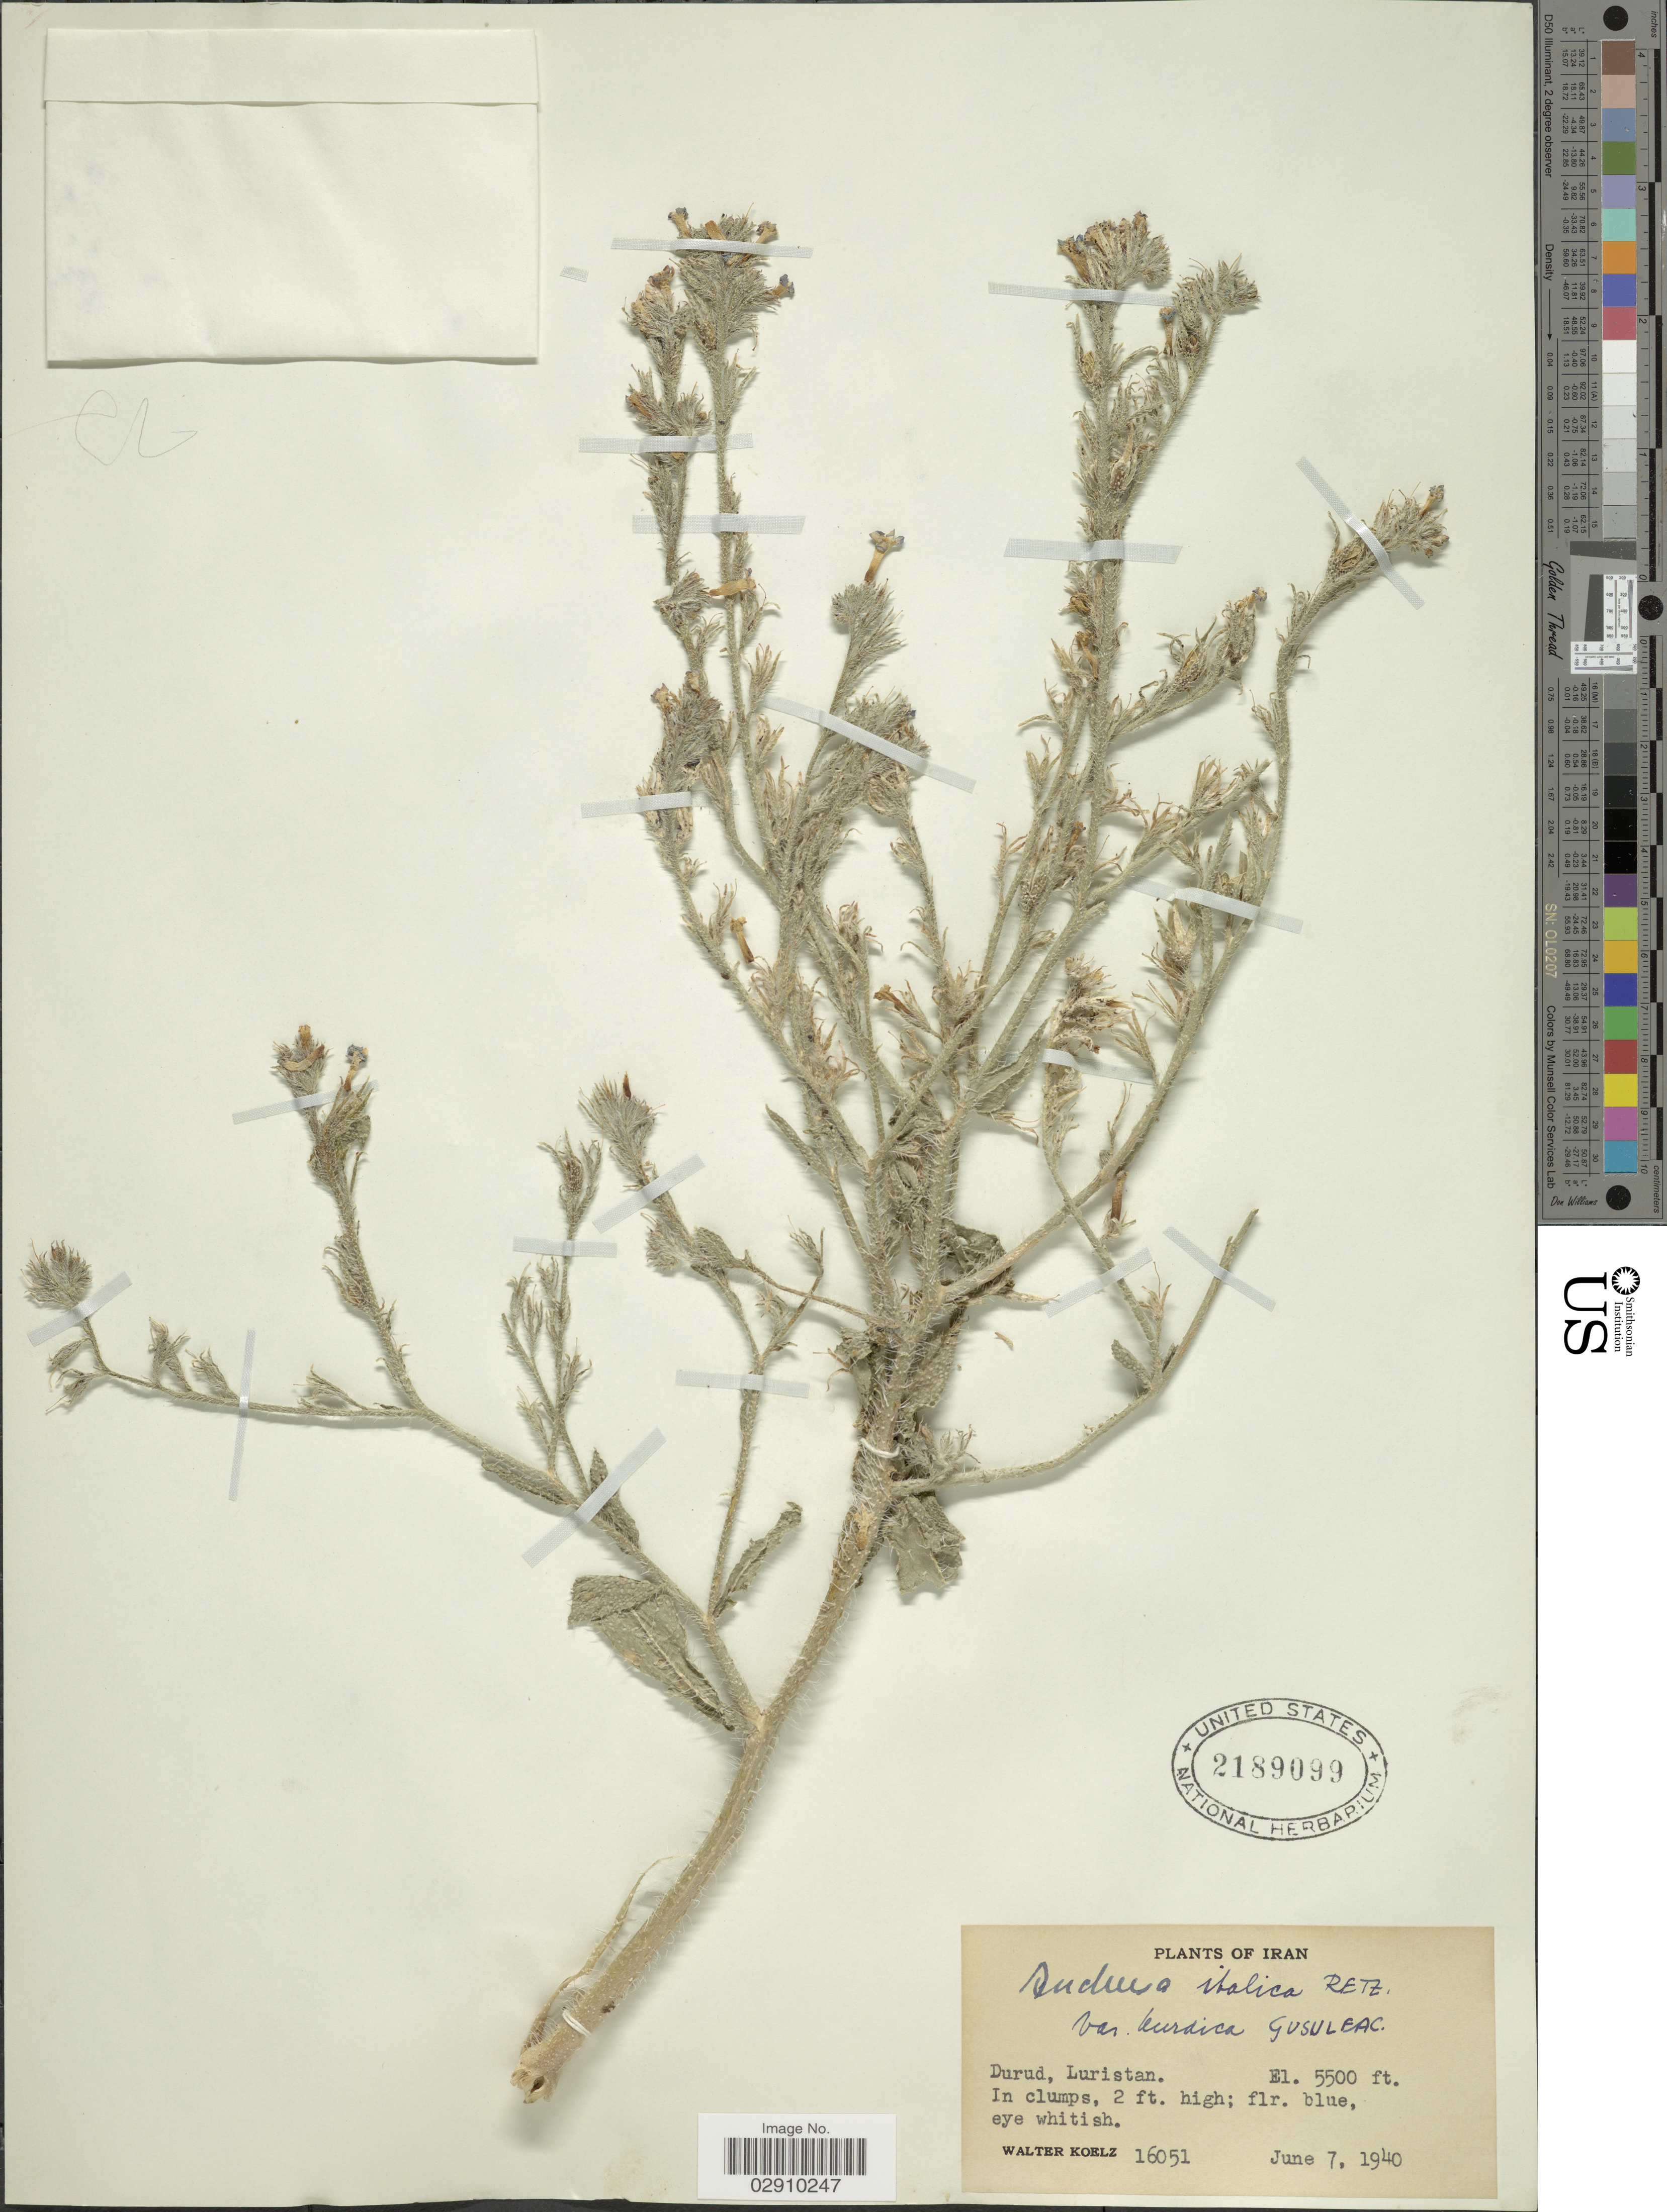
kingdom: Plantae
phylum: Tracheophyta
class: Magnoliopsida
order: Boraginales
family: Boraginaceae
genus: Anchusa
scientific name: Anchusa italica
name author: Retz.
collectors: W. N. Koelz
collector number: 16051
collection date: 1940-06-07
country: Iran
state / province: Lorestan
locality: Durud, Luristan.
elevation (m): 1676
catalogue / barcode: US 2189099